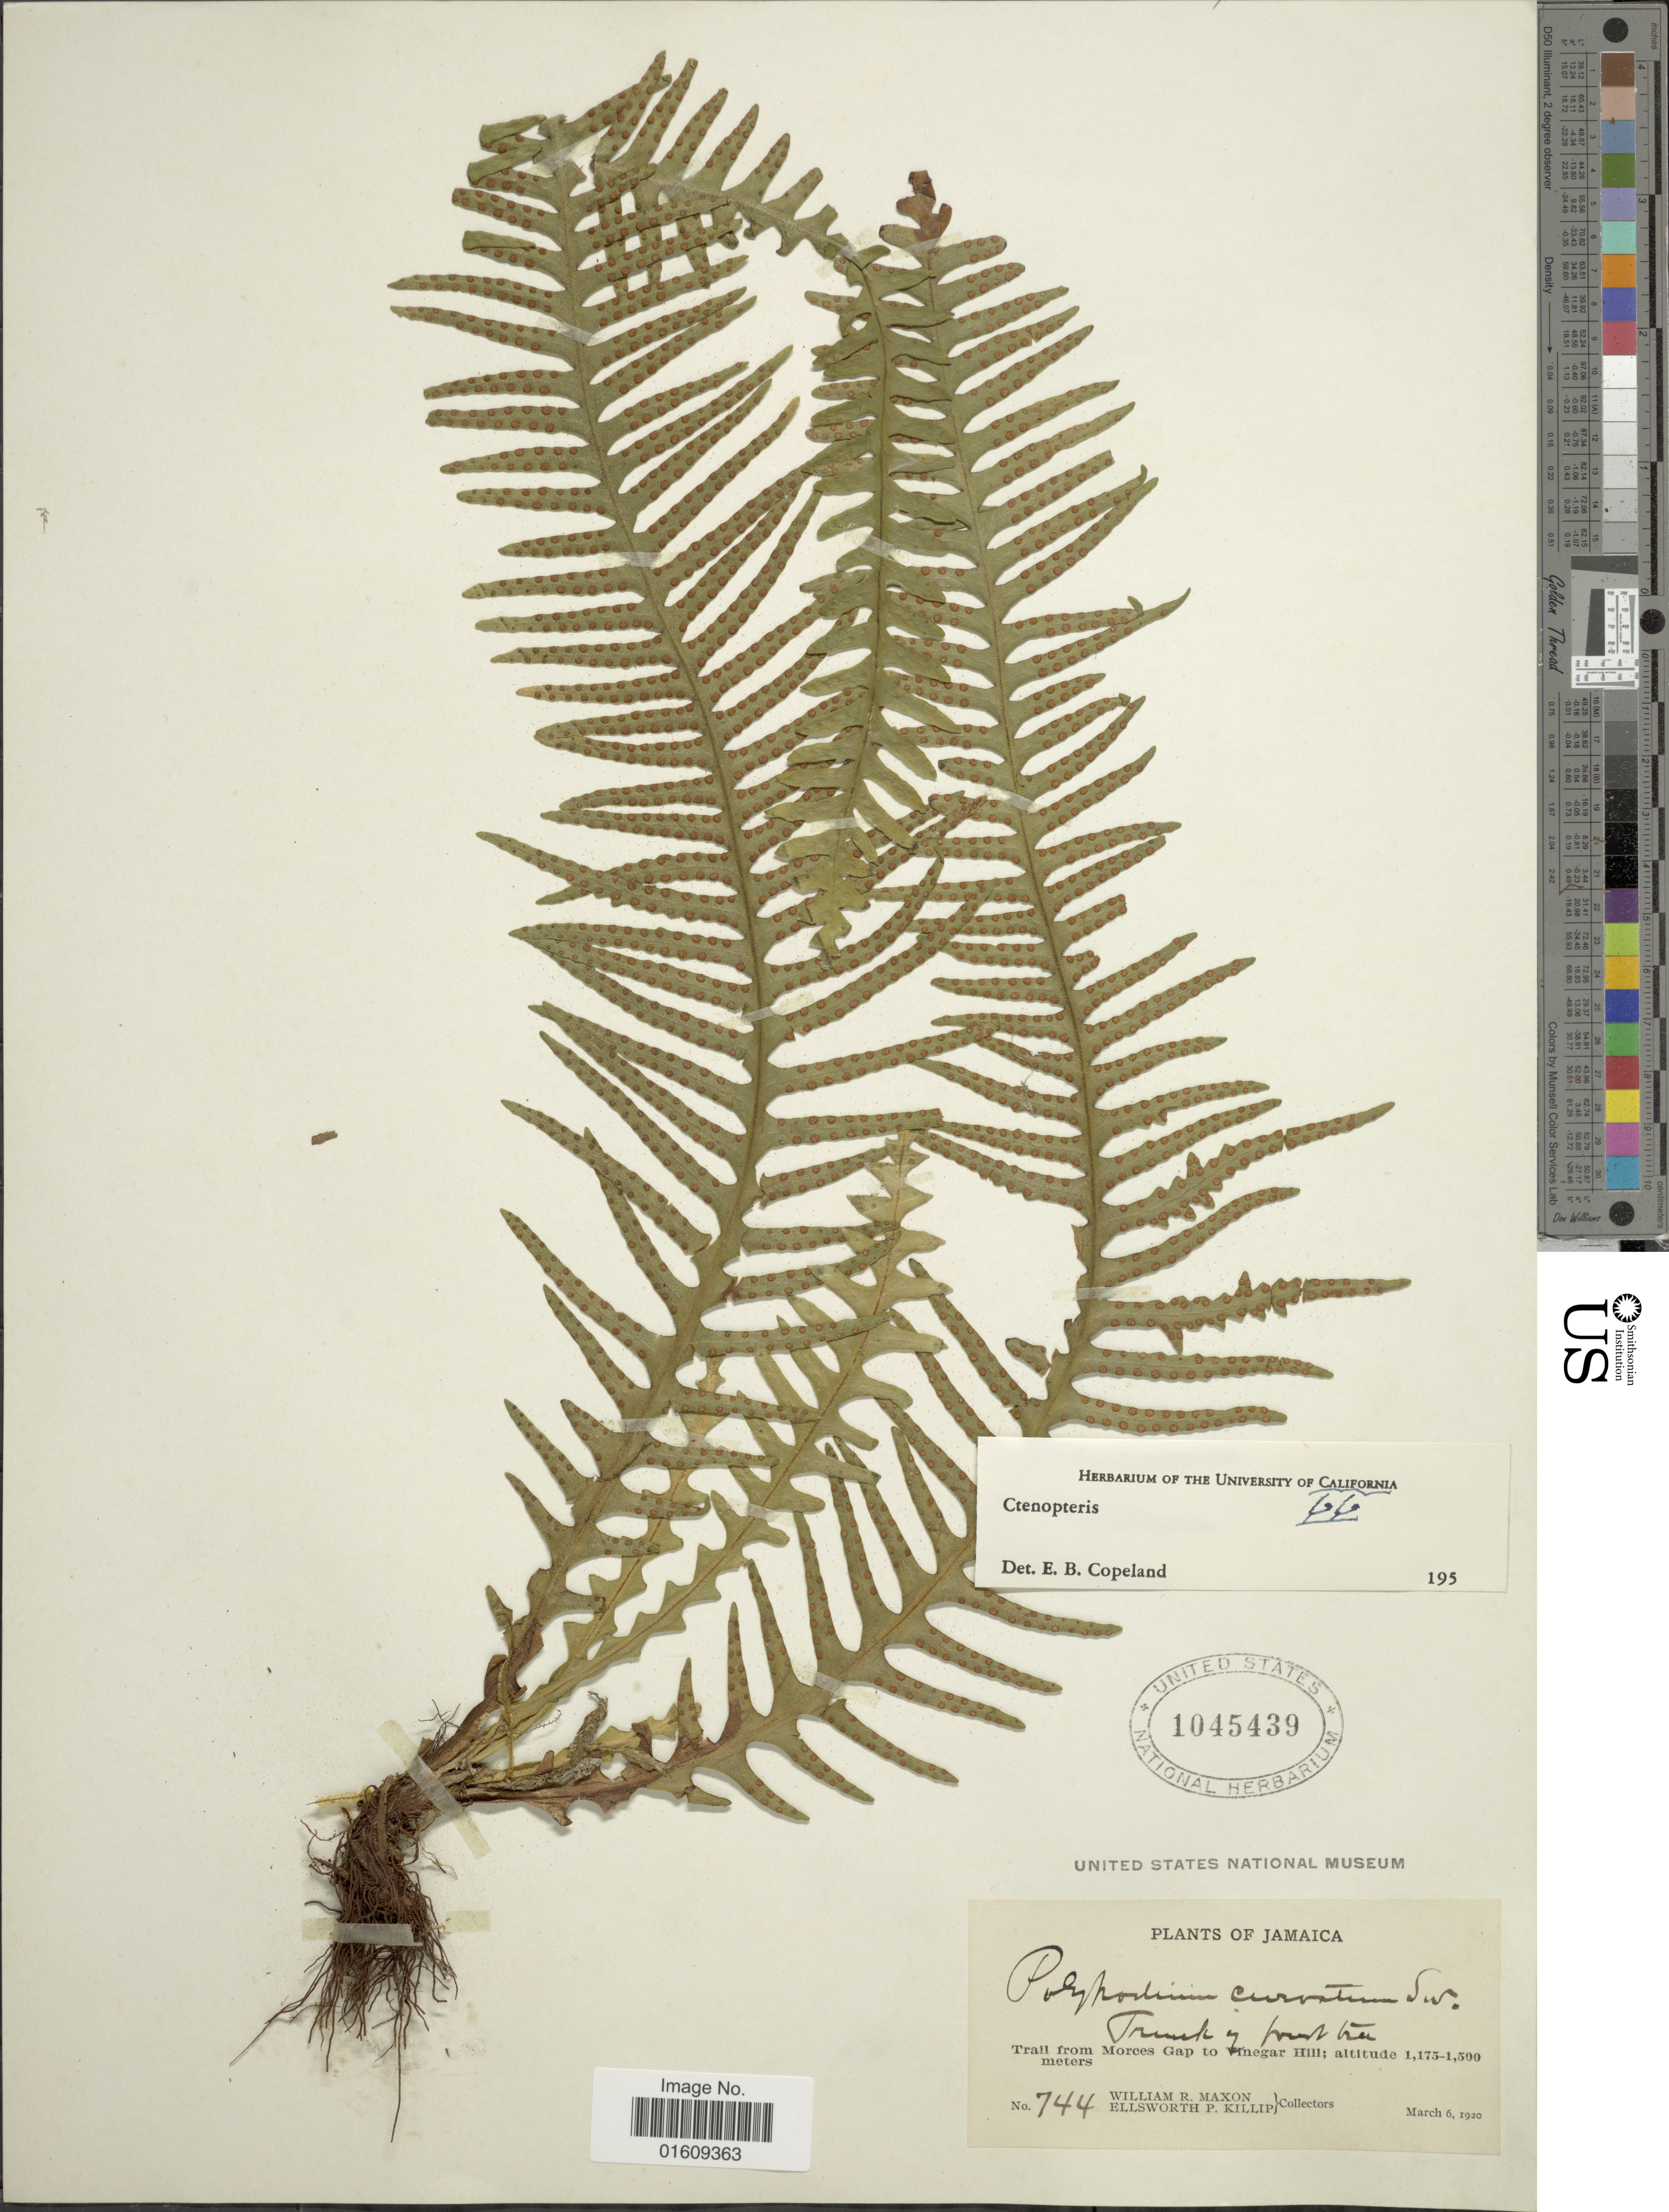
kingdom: Plantae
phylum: Tracheophyta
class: Polypodiopsida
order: Polypodiales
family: Polypodiaceae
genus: Ceradenia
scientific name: Ceradenia curvata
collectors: W. R. Maxon & E. P. Killip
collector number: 744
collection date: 1920-03-06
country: Jamaica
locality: Jamaica, Trail from Morces Gap to Vinegar Hill.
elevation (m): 1175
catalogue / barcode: US 1045439